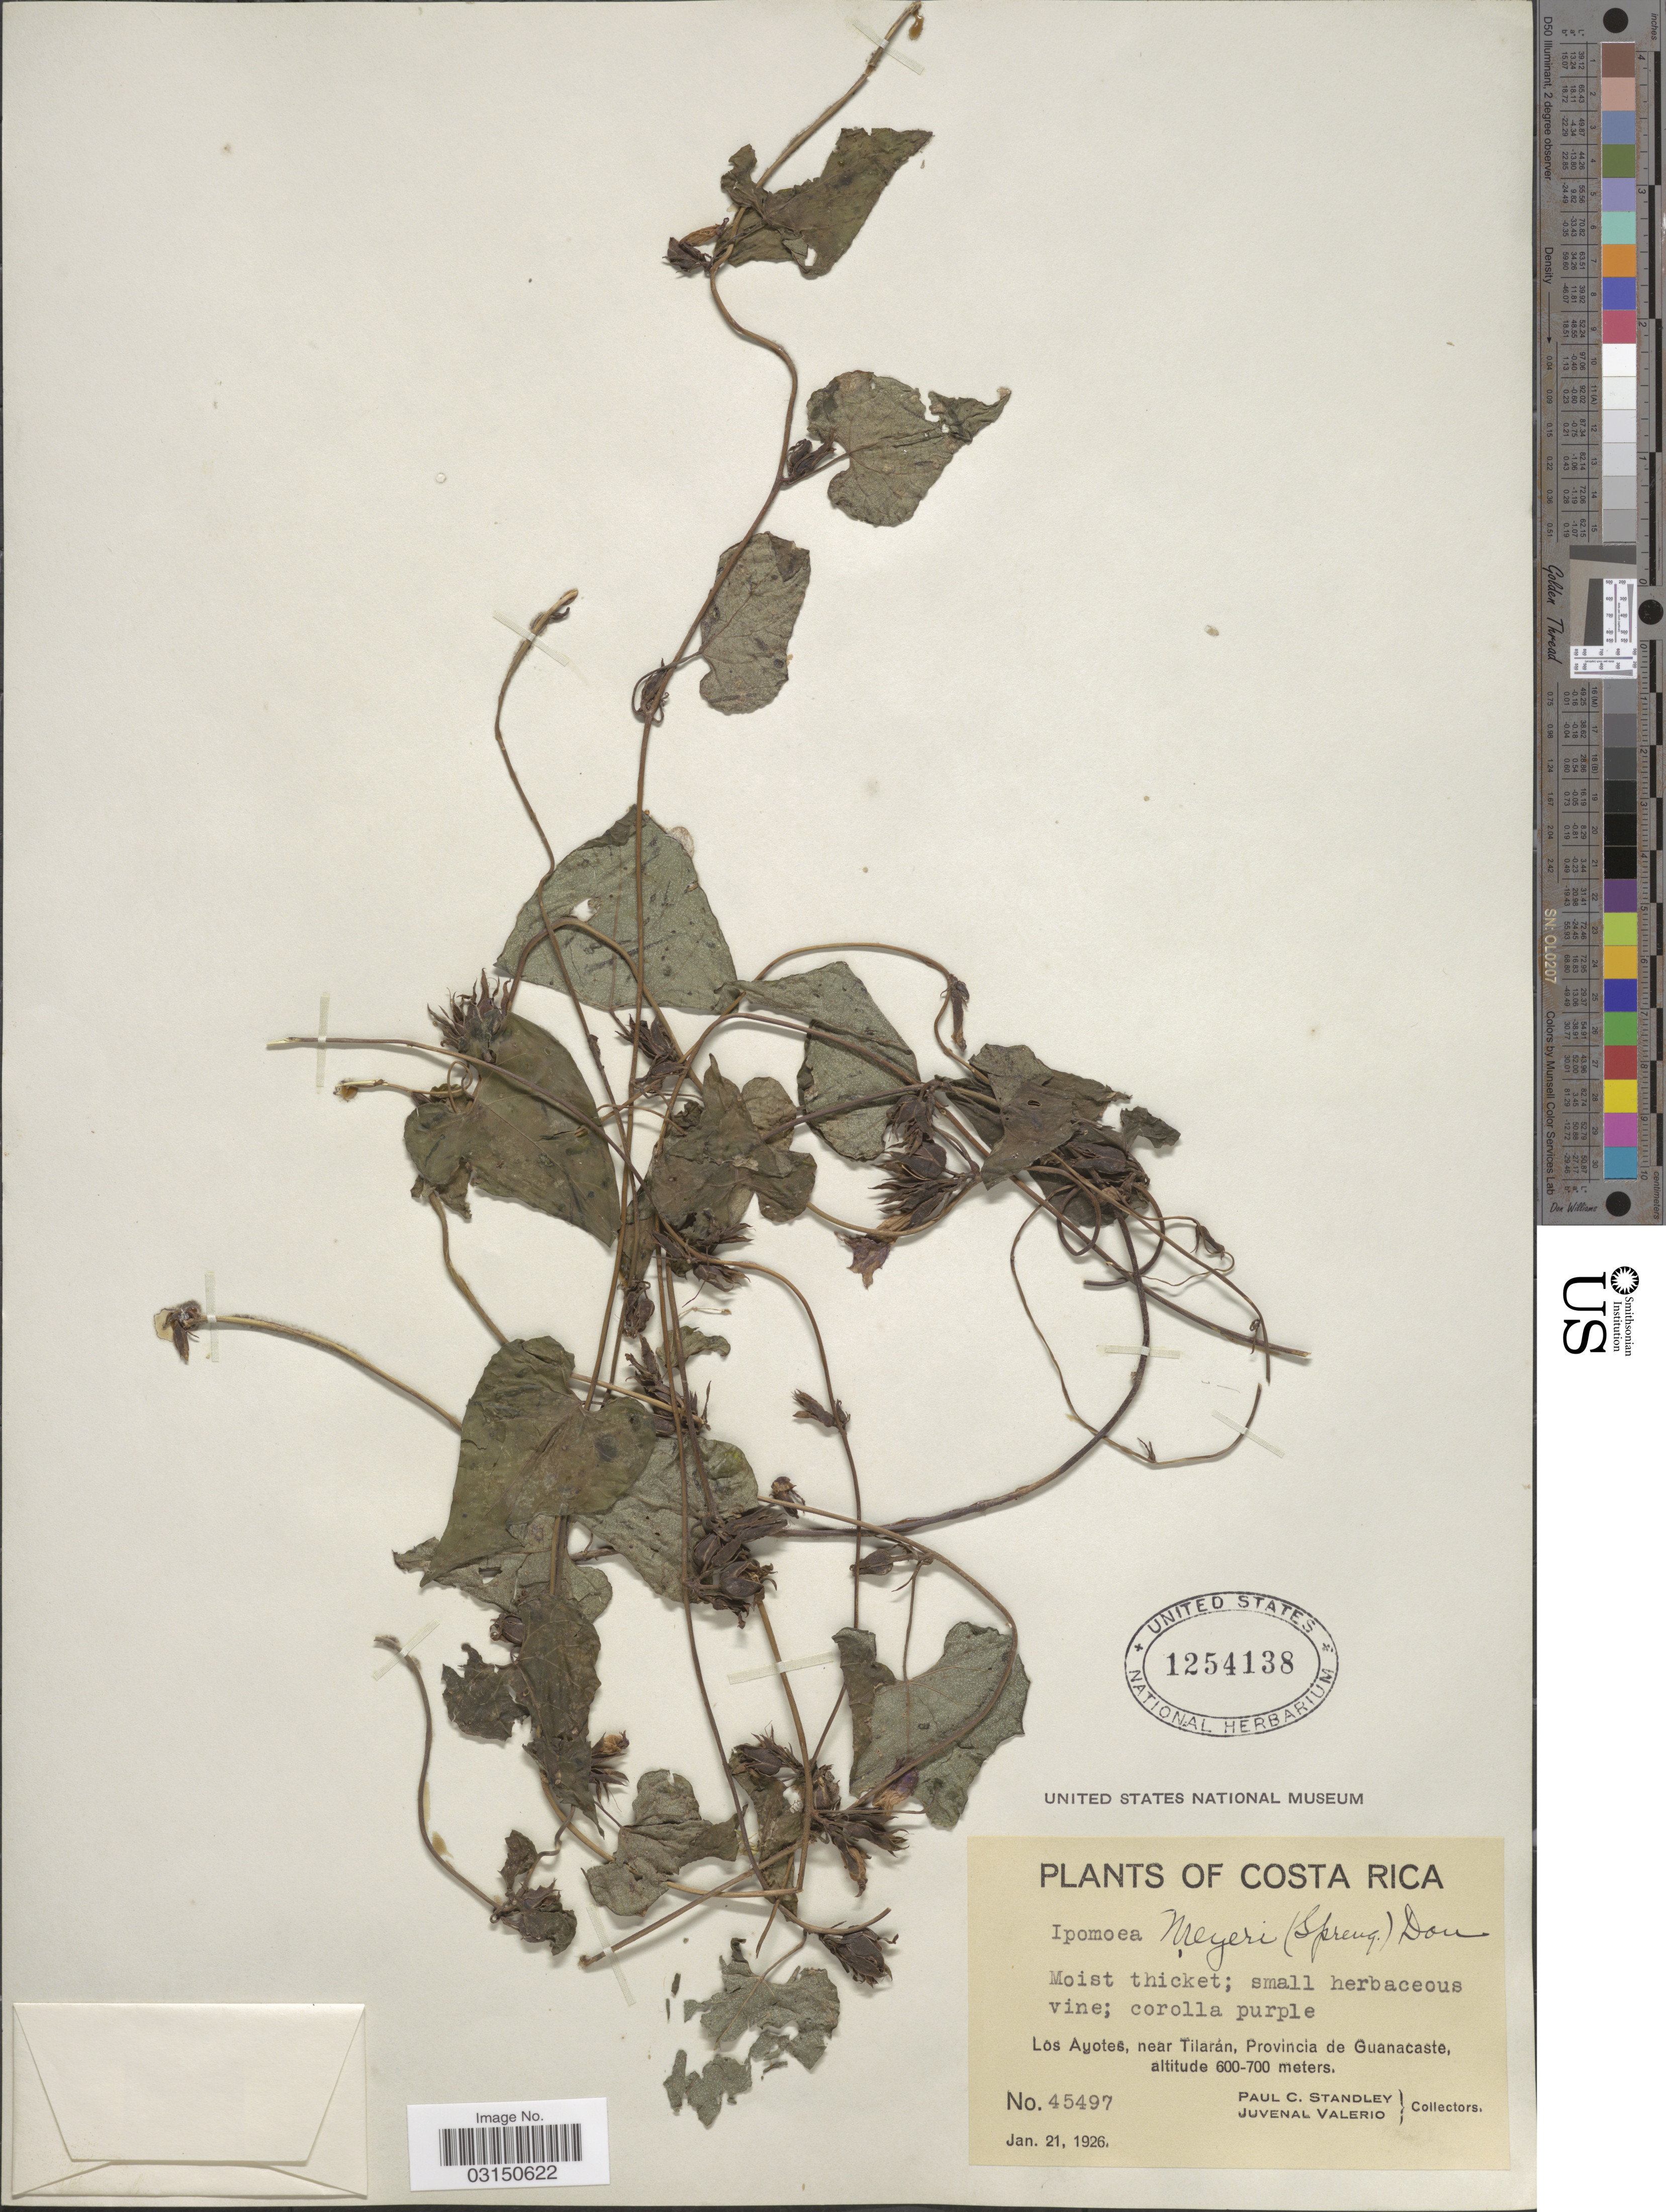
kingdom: Plantae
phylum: Tracheophyta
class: Magnoliopsida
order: Solanales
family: Convolvulaceae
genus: Ipomoea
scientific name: Ipomoea meyeri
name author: (Spreng.) G. Don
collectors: P. C. Standley & J. Valerio R.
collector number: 45497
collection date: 1926-01-21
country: Costa Rica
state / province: Guanacaste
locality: Los Ayotes, near Tilarán.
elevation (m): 600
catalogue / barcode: US 1254138